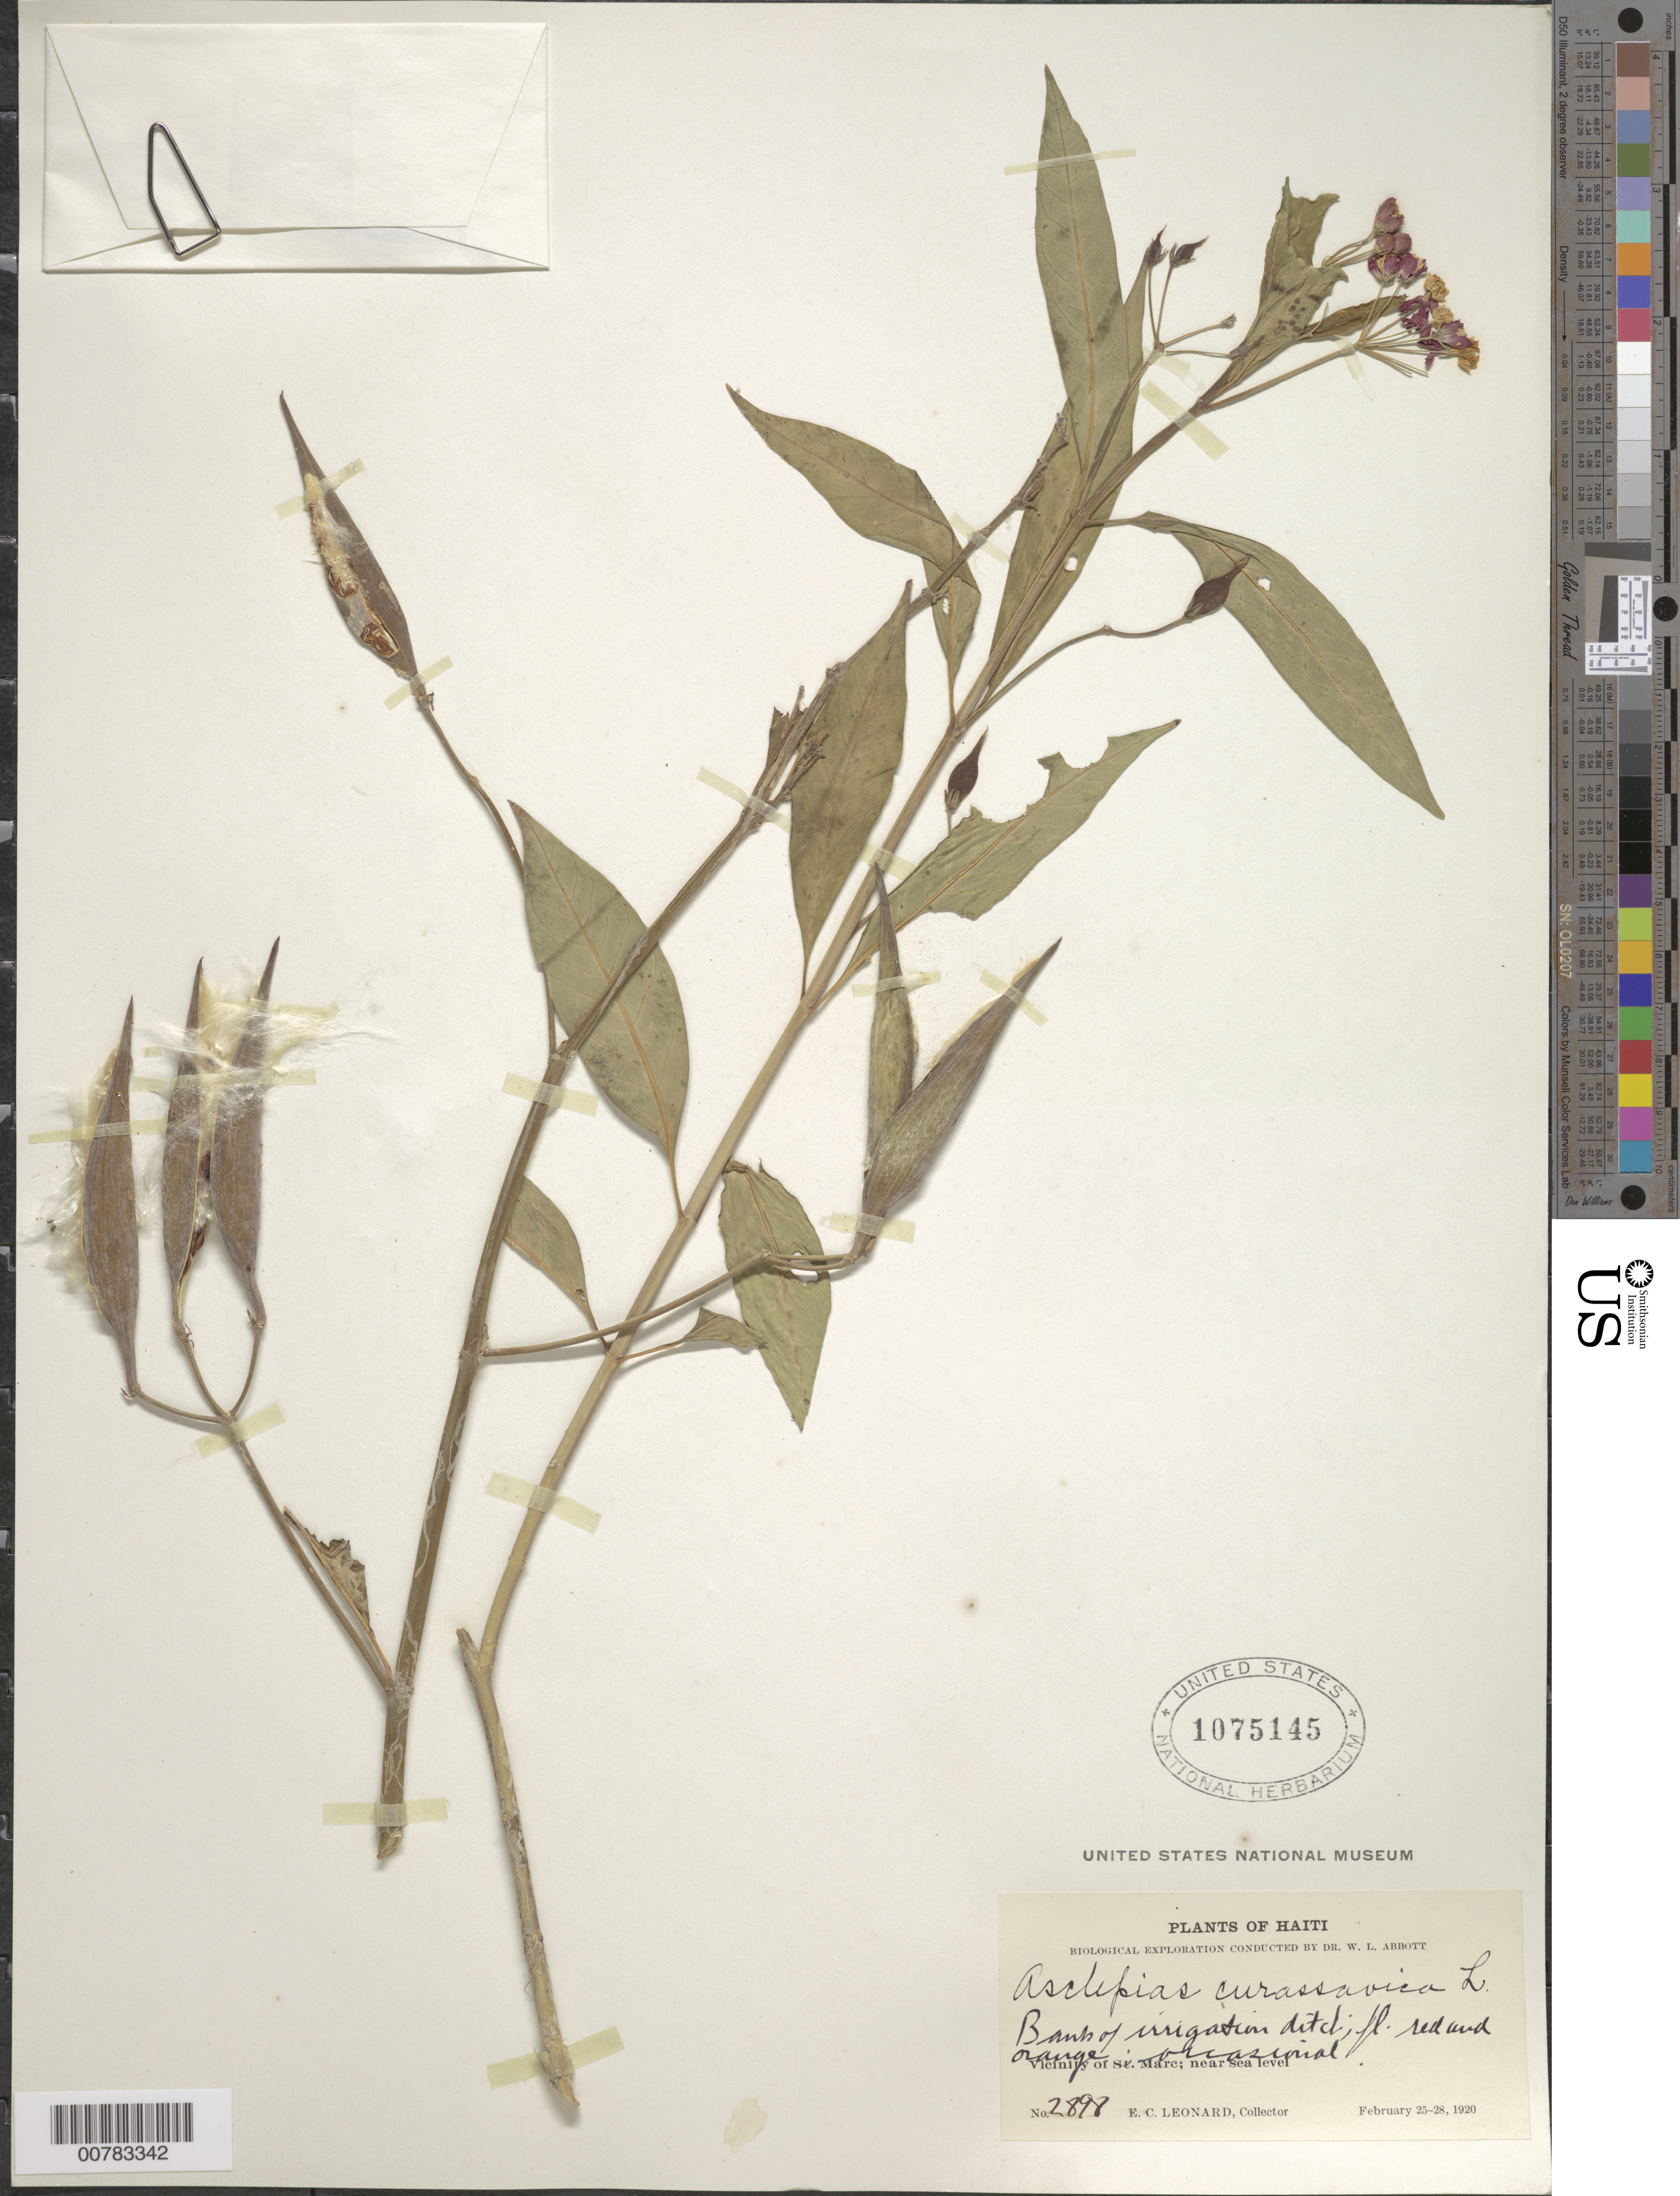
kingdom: Plantae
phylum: Tracheophyta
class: Magnoliopsida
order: Gentianales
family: Apocynaceae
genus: Asclepias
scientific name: Asclepias curassavica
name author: L.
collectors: E. C. Leonard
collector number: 2898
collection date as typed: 25 Feb 1920 28 Feb 1920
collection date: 1920-02-25/1920-02-28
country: Haiti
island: Hispaniola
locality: Vicinity of St. Marc, near sea level.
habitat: Bank of irrigation ditch.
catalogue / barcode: US 1075145